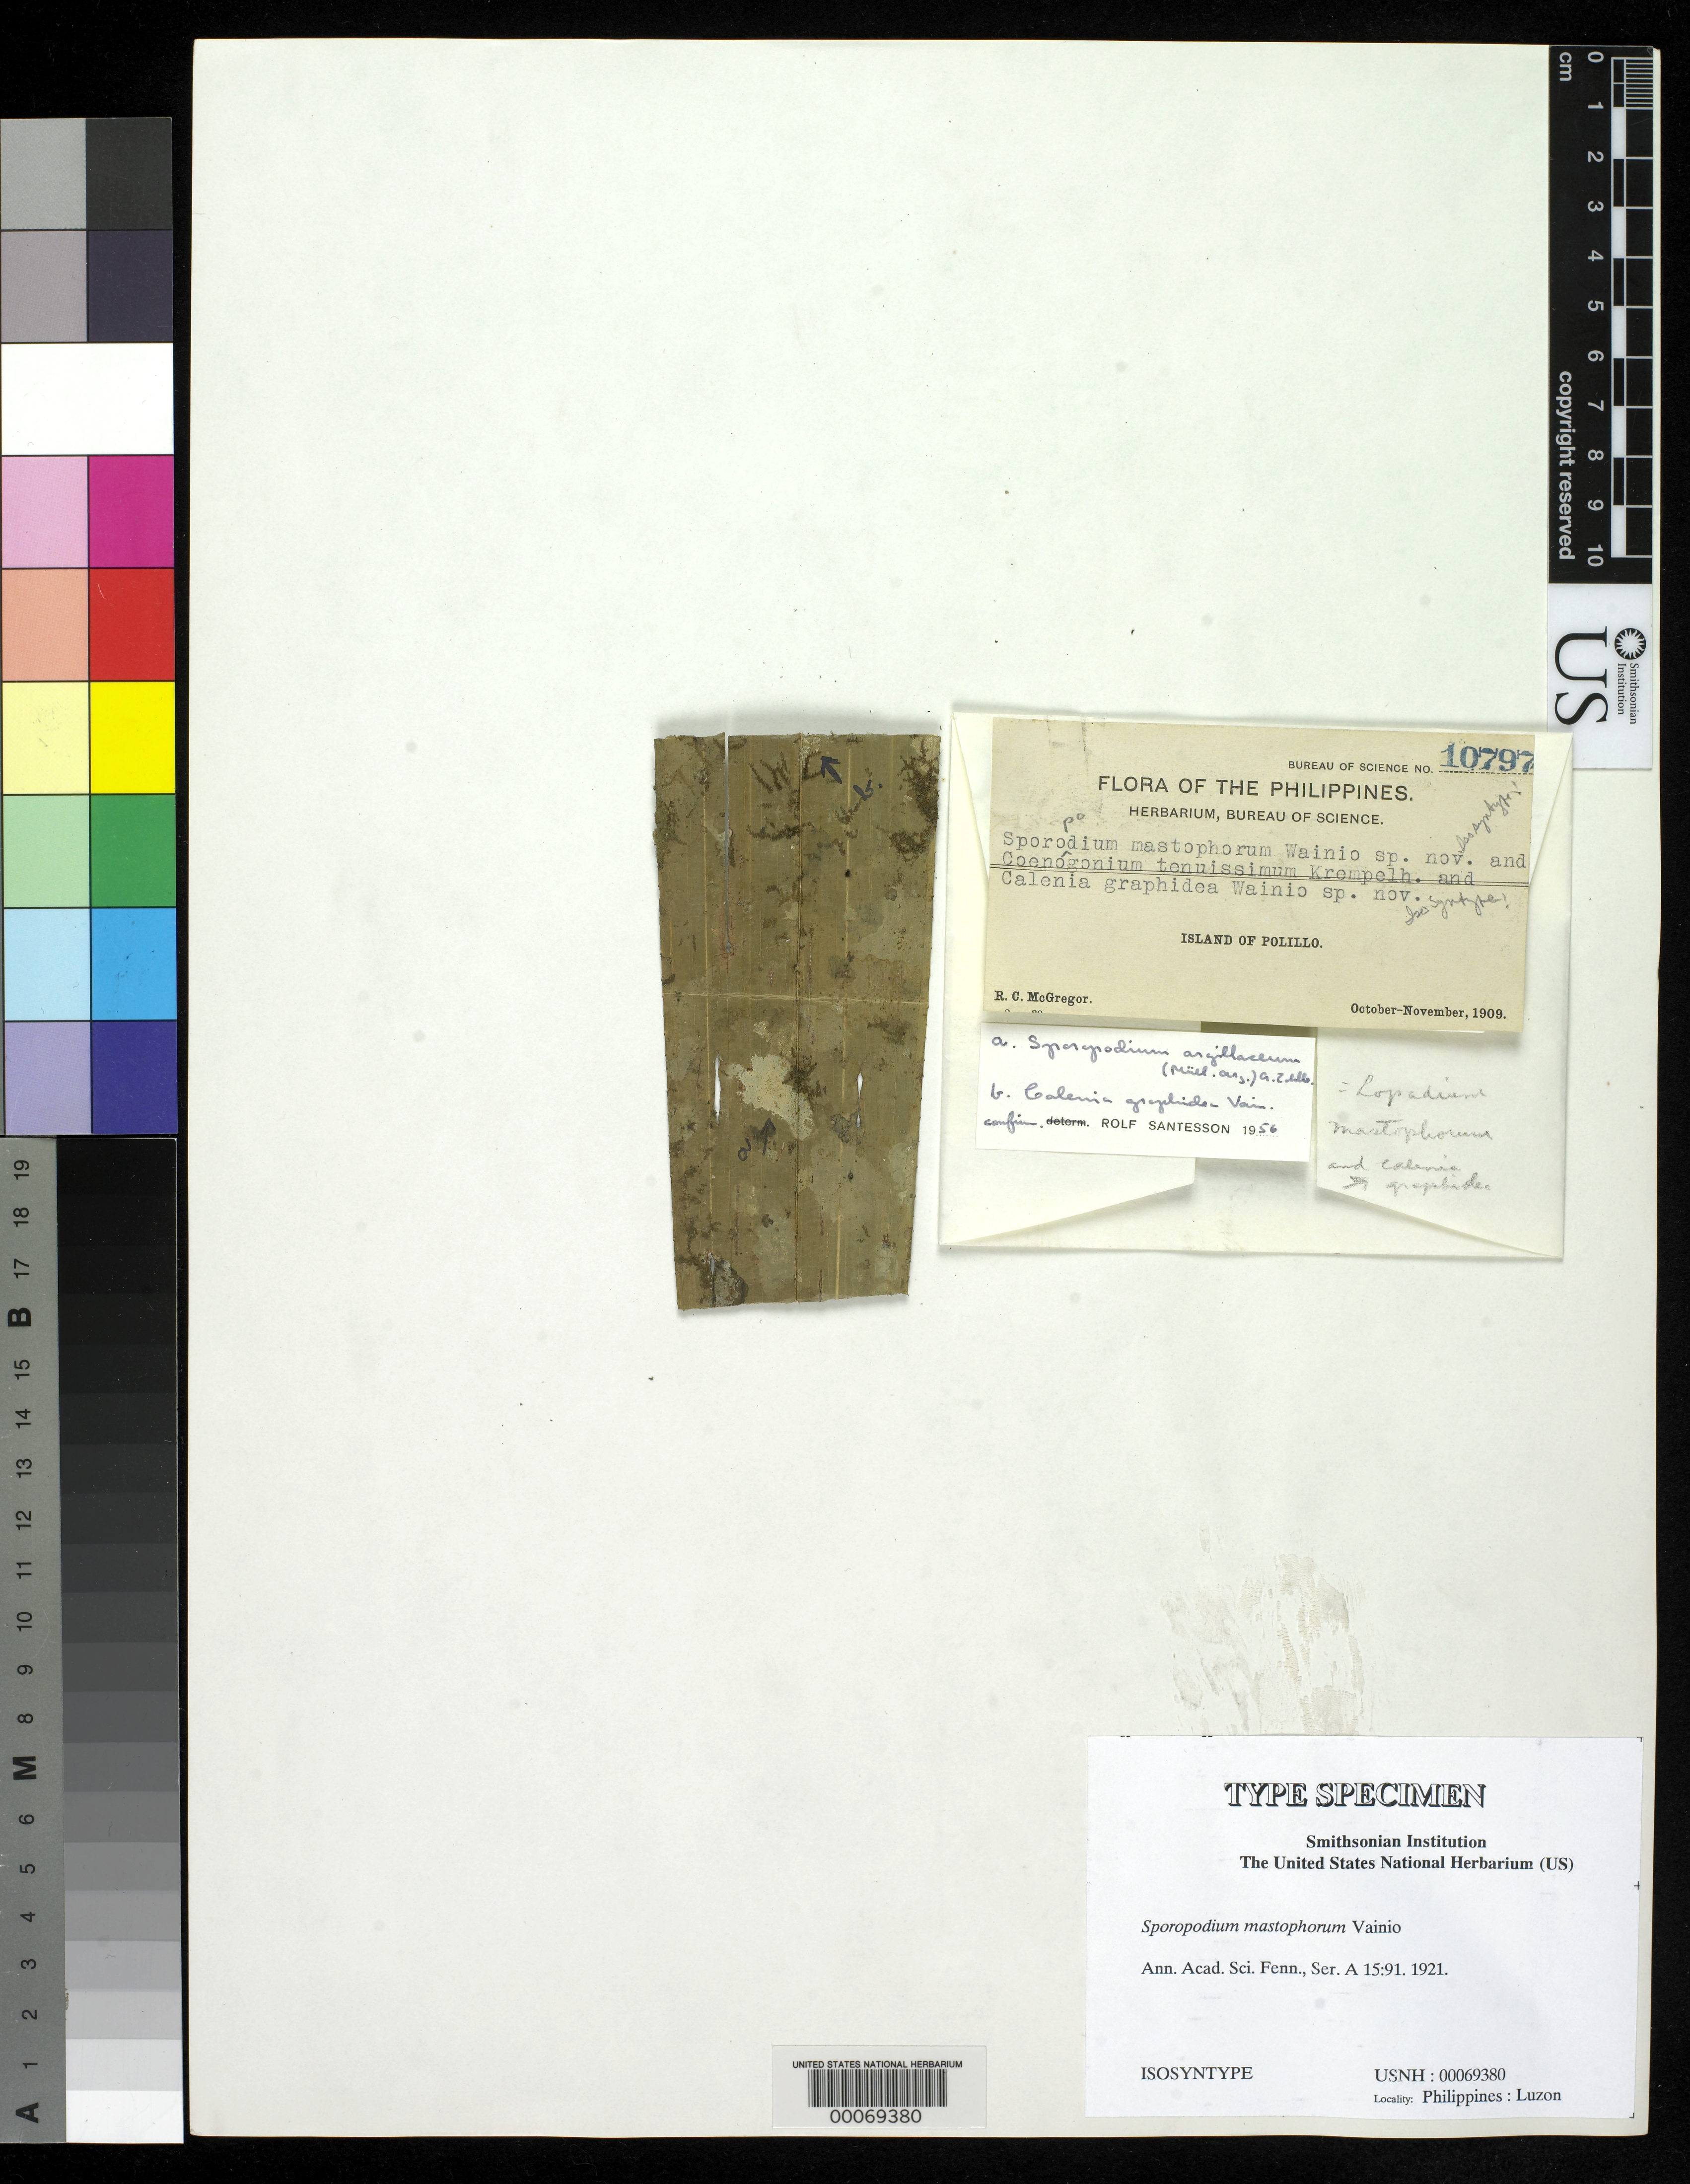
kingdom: Fungi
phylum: Ascomycota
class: Lecanoromycetes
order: Lecanorales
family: Byssolomataceae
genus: Sporopodium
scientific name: Sporopodium mastophorum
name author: Vain.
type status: Isosyntype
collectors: R. C. McGregor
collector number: Bur. Sci. 10797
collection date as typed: Oct 1909 to -- Nov 1909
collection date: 1909-10/1909-11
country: Philippines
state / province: Calabarzon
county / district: Quezon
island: Luzon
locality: Polillo.